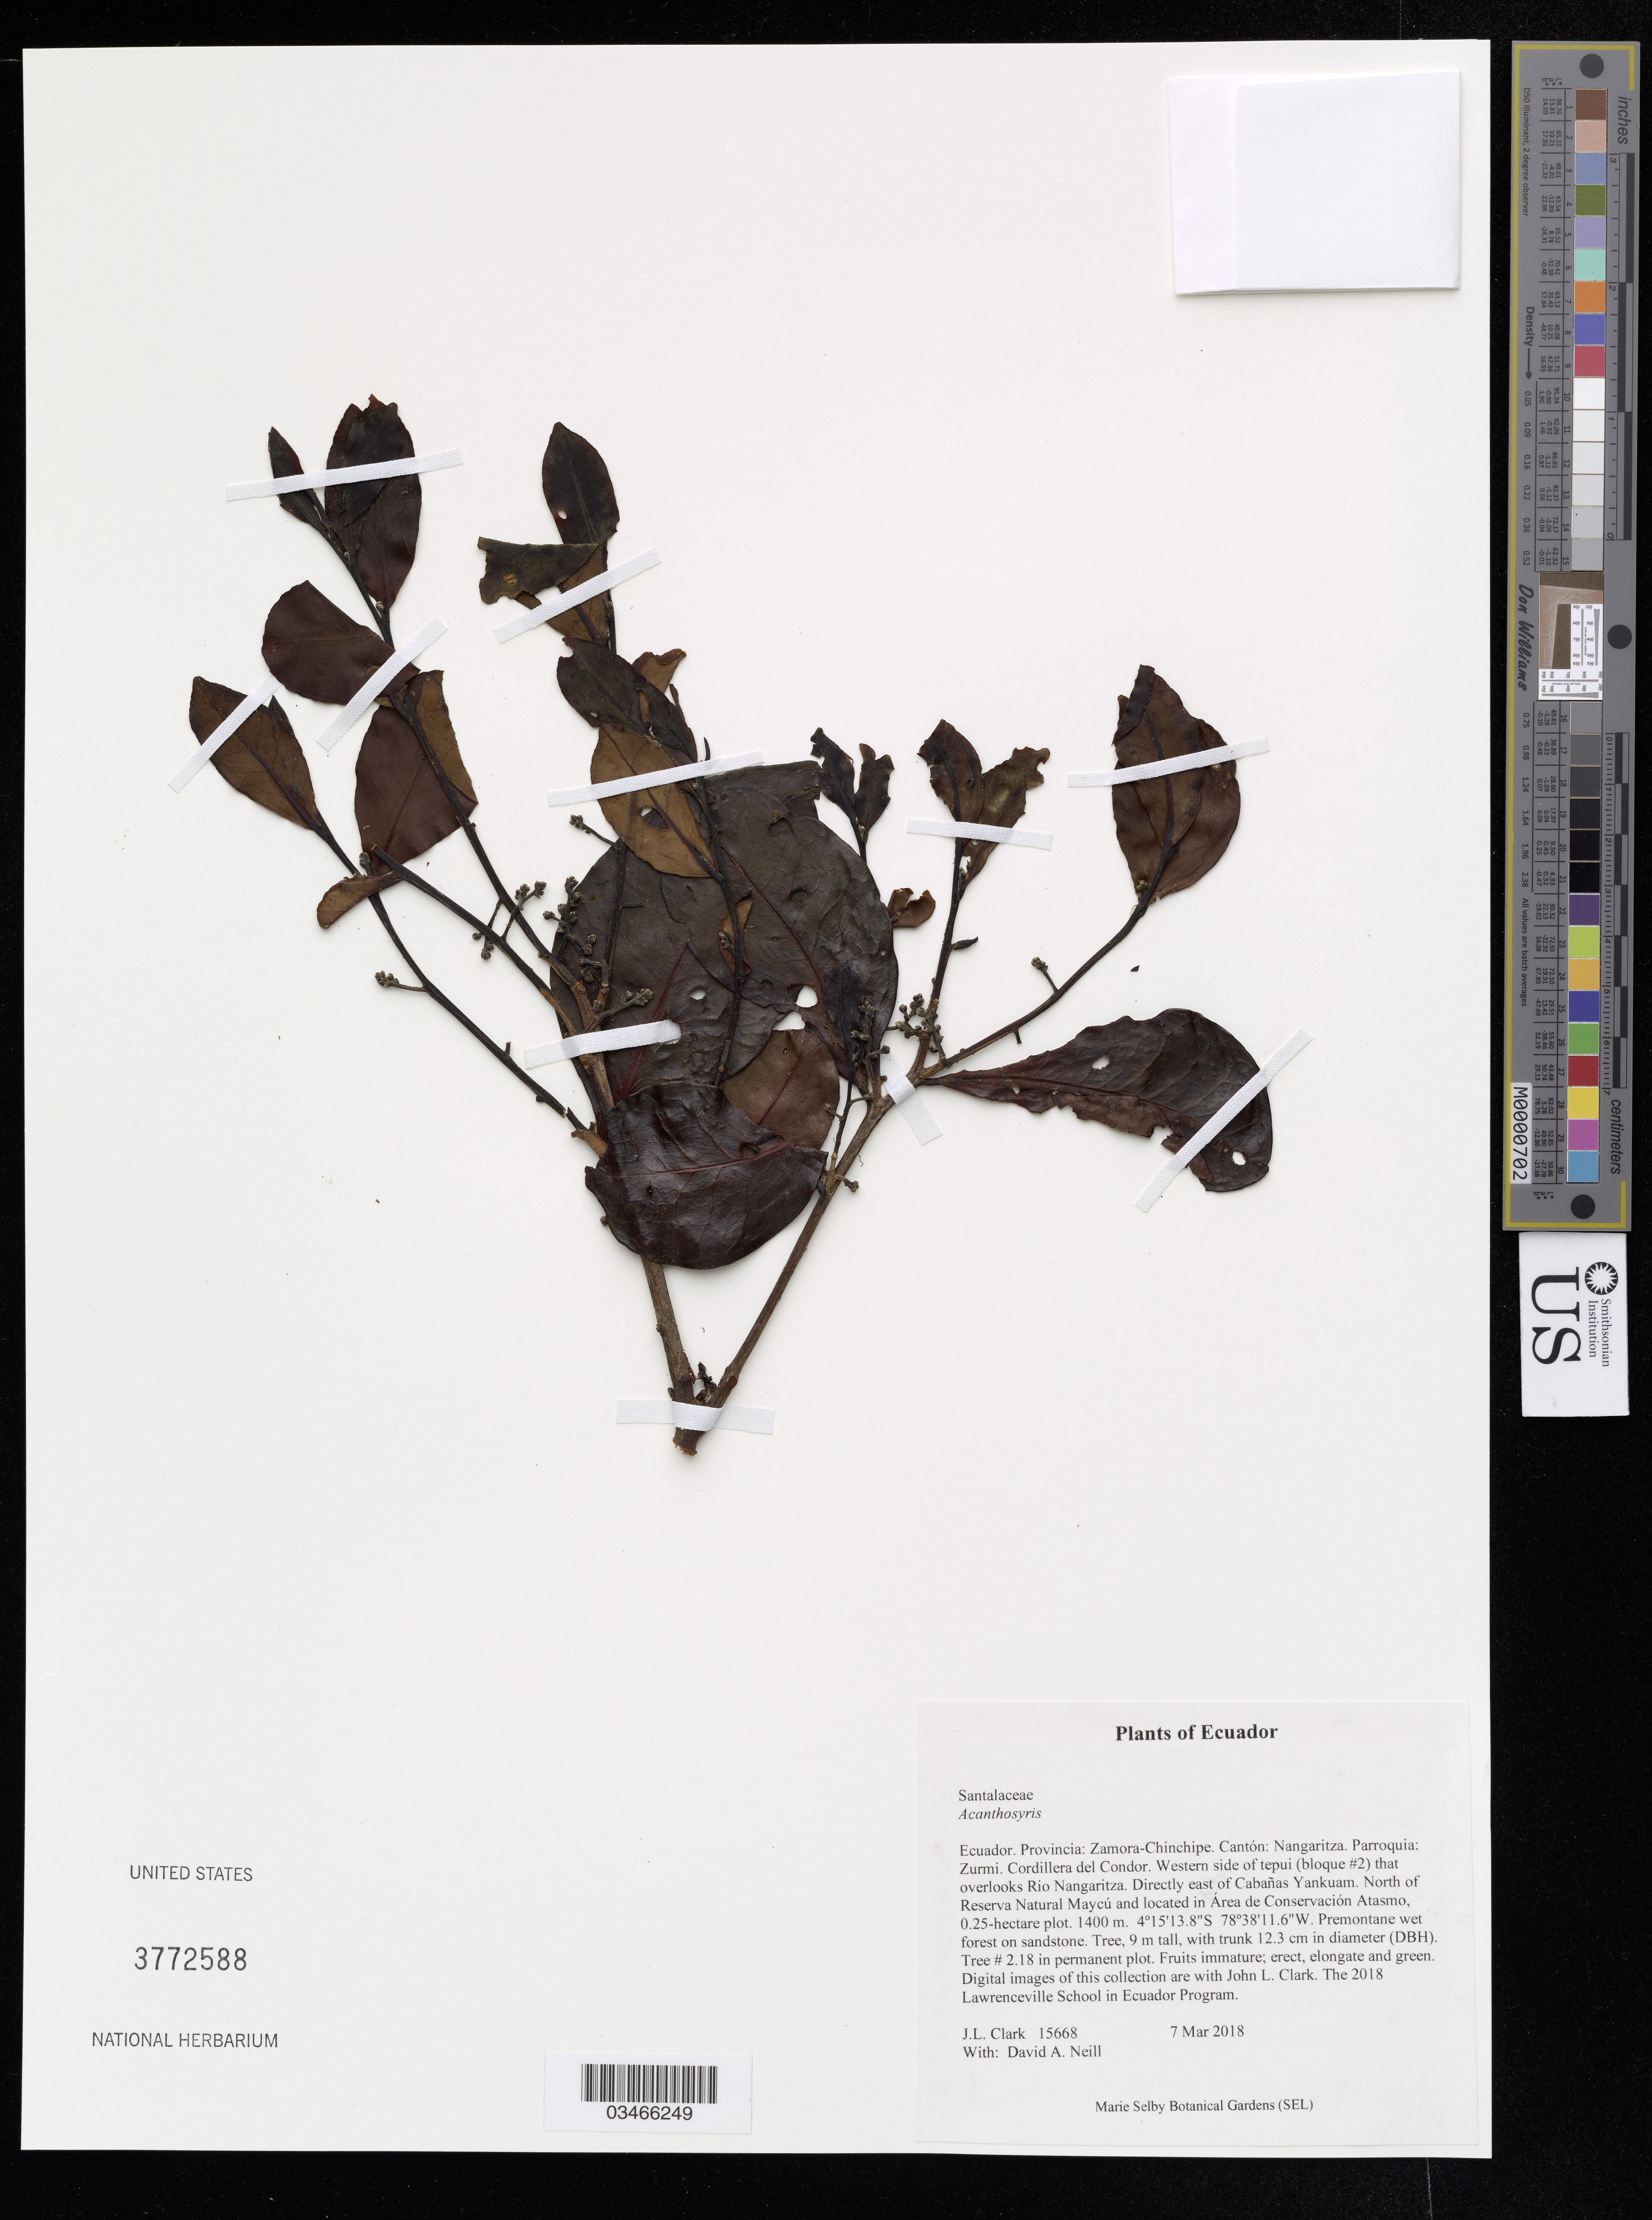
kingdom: Plantae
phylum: Tracheophyta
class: Magnoliopsida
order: Santalales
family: Cervantesiaceae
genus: Acanthosyris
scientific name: Acanthosyris sp.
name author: M. Nee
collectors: J. Clark & D. A. Neill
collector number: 15668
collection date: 2018-03-07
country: Ecuador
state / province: Zamora-Chinchipe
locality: Cantón: Nangaritza. Parroquia: Zurmi. Cordillera del Condor. Western side of tepui (bloque #2) that overlooks Rio Nangaritza. Directly east of Cabañas Yankuam. North of Reserva Natural Maycú and located in Área de Conservación Atasmo, 0.25-hectare plot.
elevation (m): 1400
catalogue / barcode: US 3772588